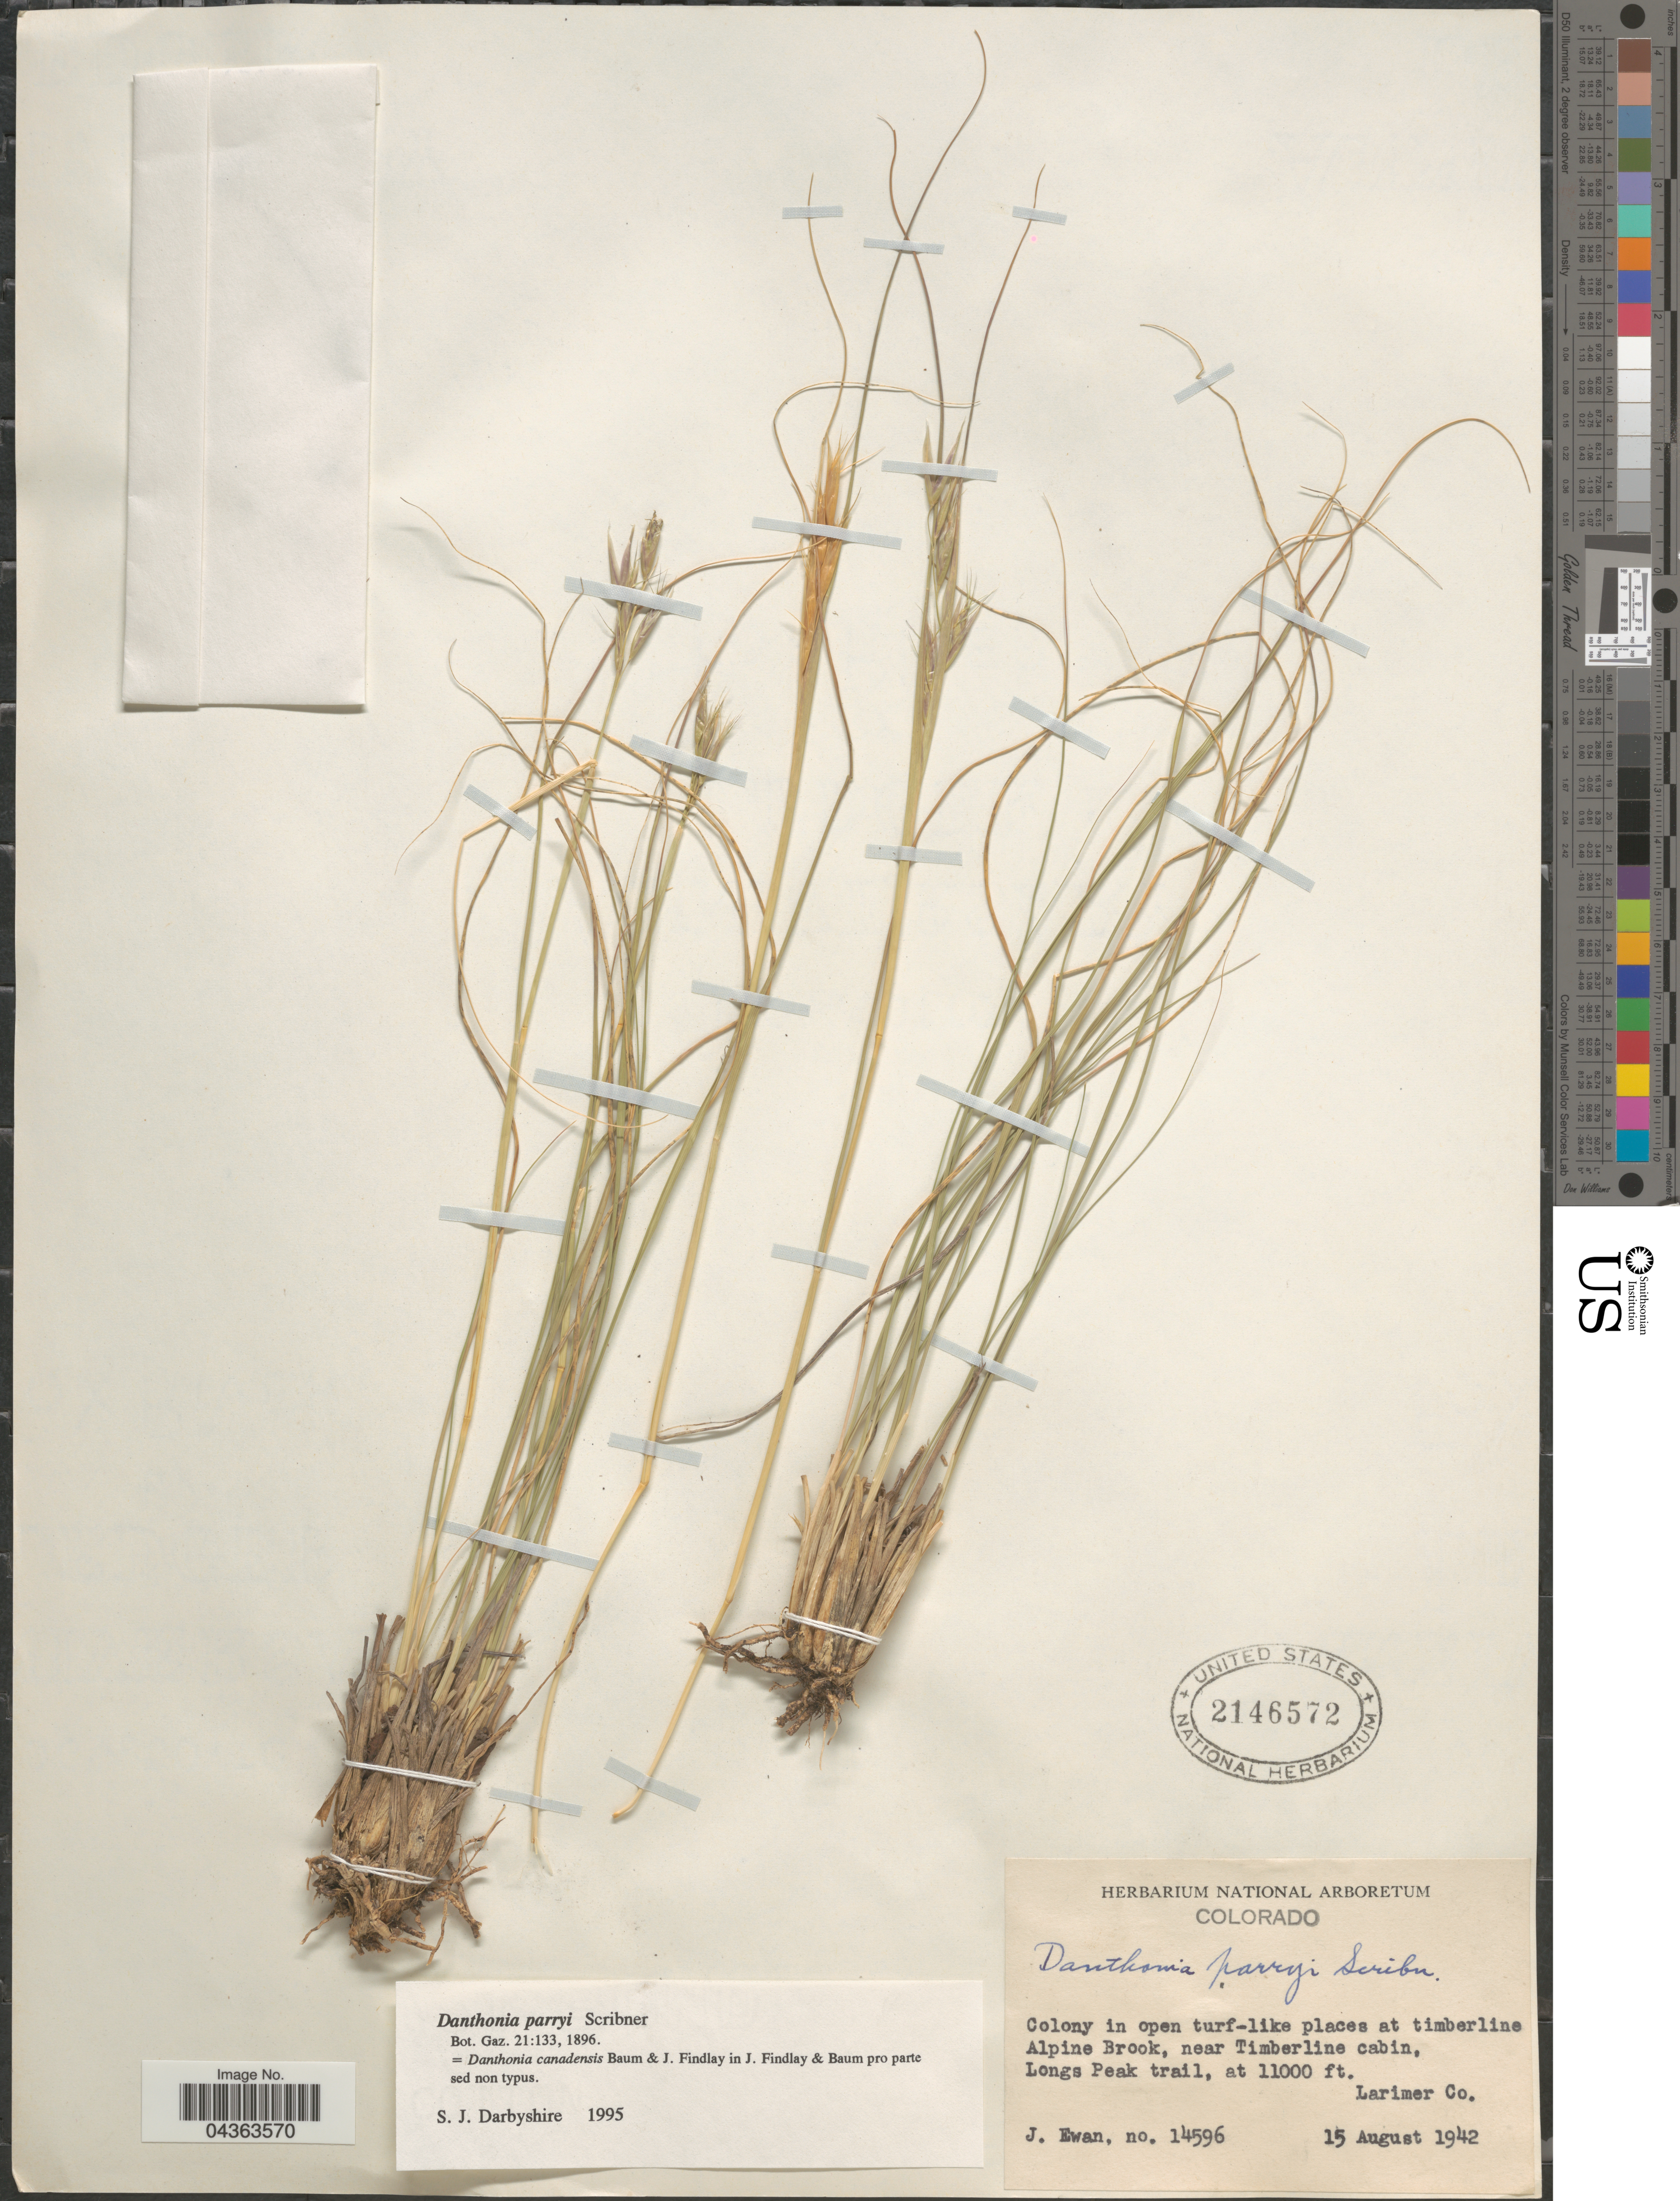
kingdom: Plantae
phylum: Tracheophyta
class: Liliopsida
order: Poales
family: Poaceae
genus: Danthonia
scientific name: Danthonia parryi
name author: Scribn.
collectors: J. A. Ewan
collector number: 14596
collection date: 1942-08-15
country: United States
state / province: Colorado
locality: Colony in open turf-like places at timberline Alpine Brook, near Timberline cabin, Longs Peak trail. Larimer Co.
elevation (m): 3353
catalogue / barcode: US 2146572